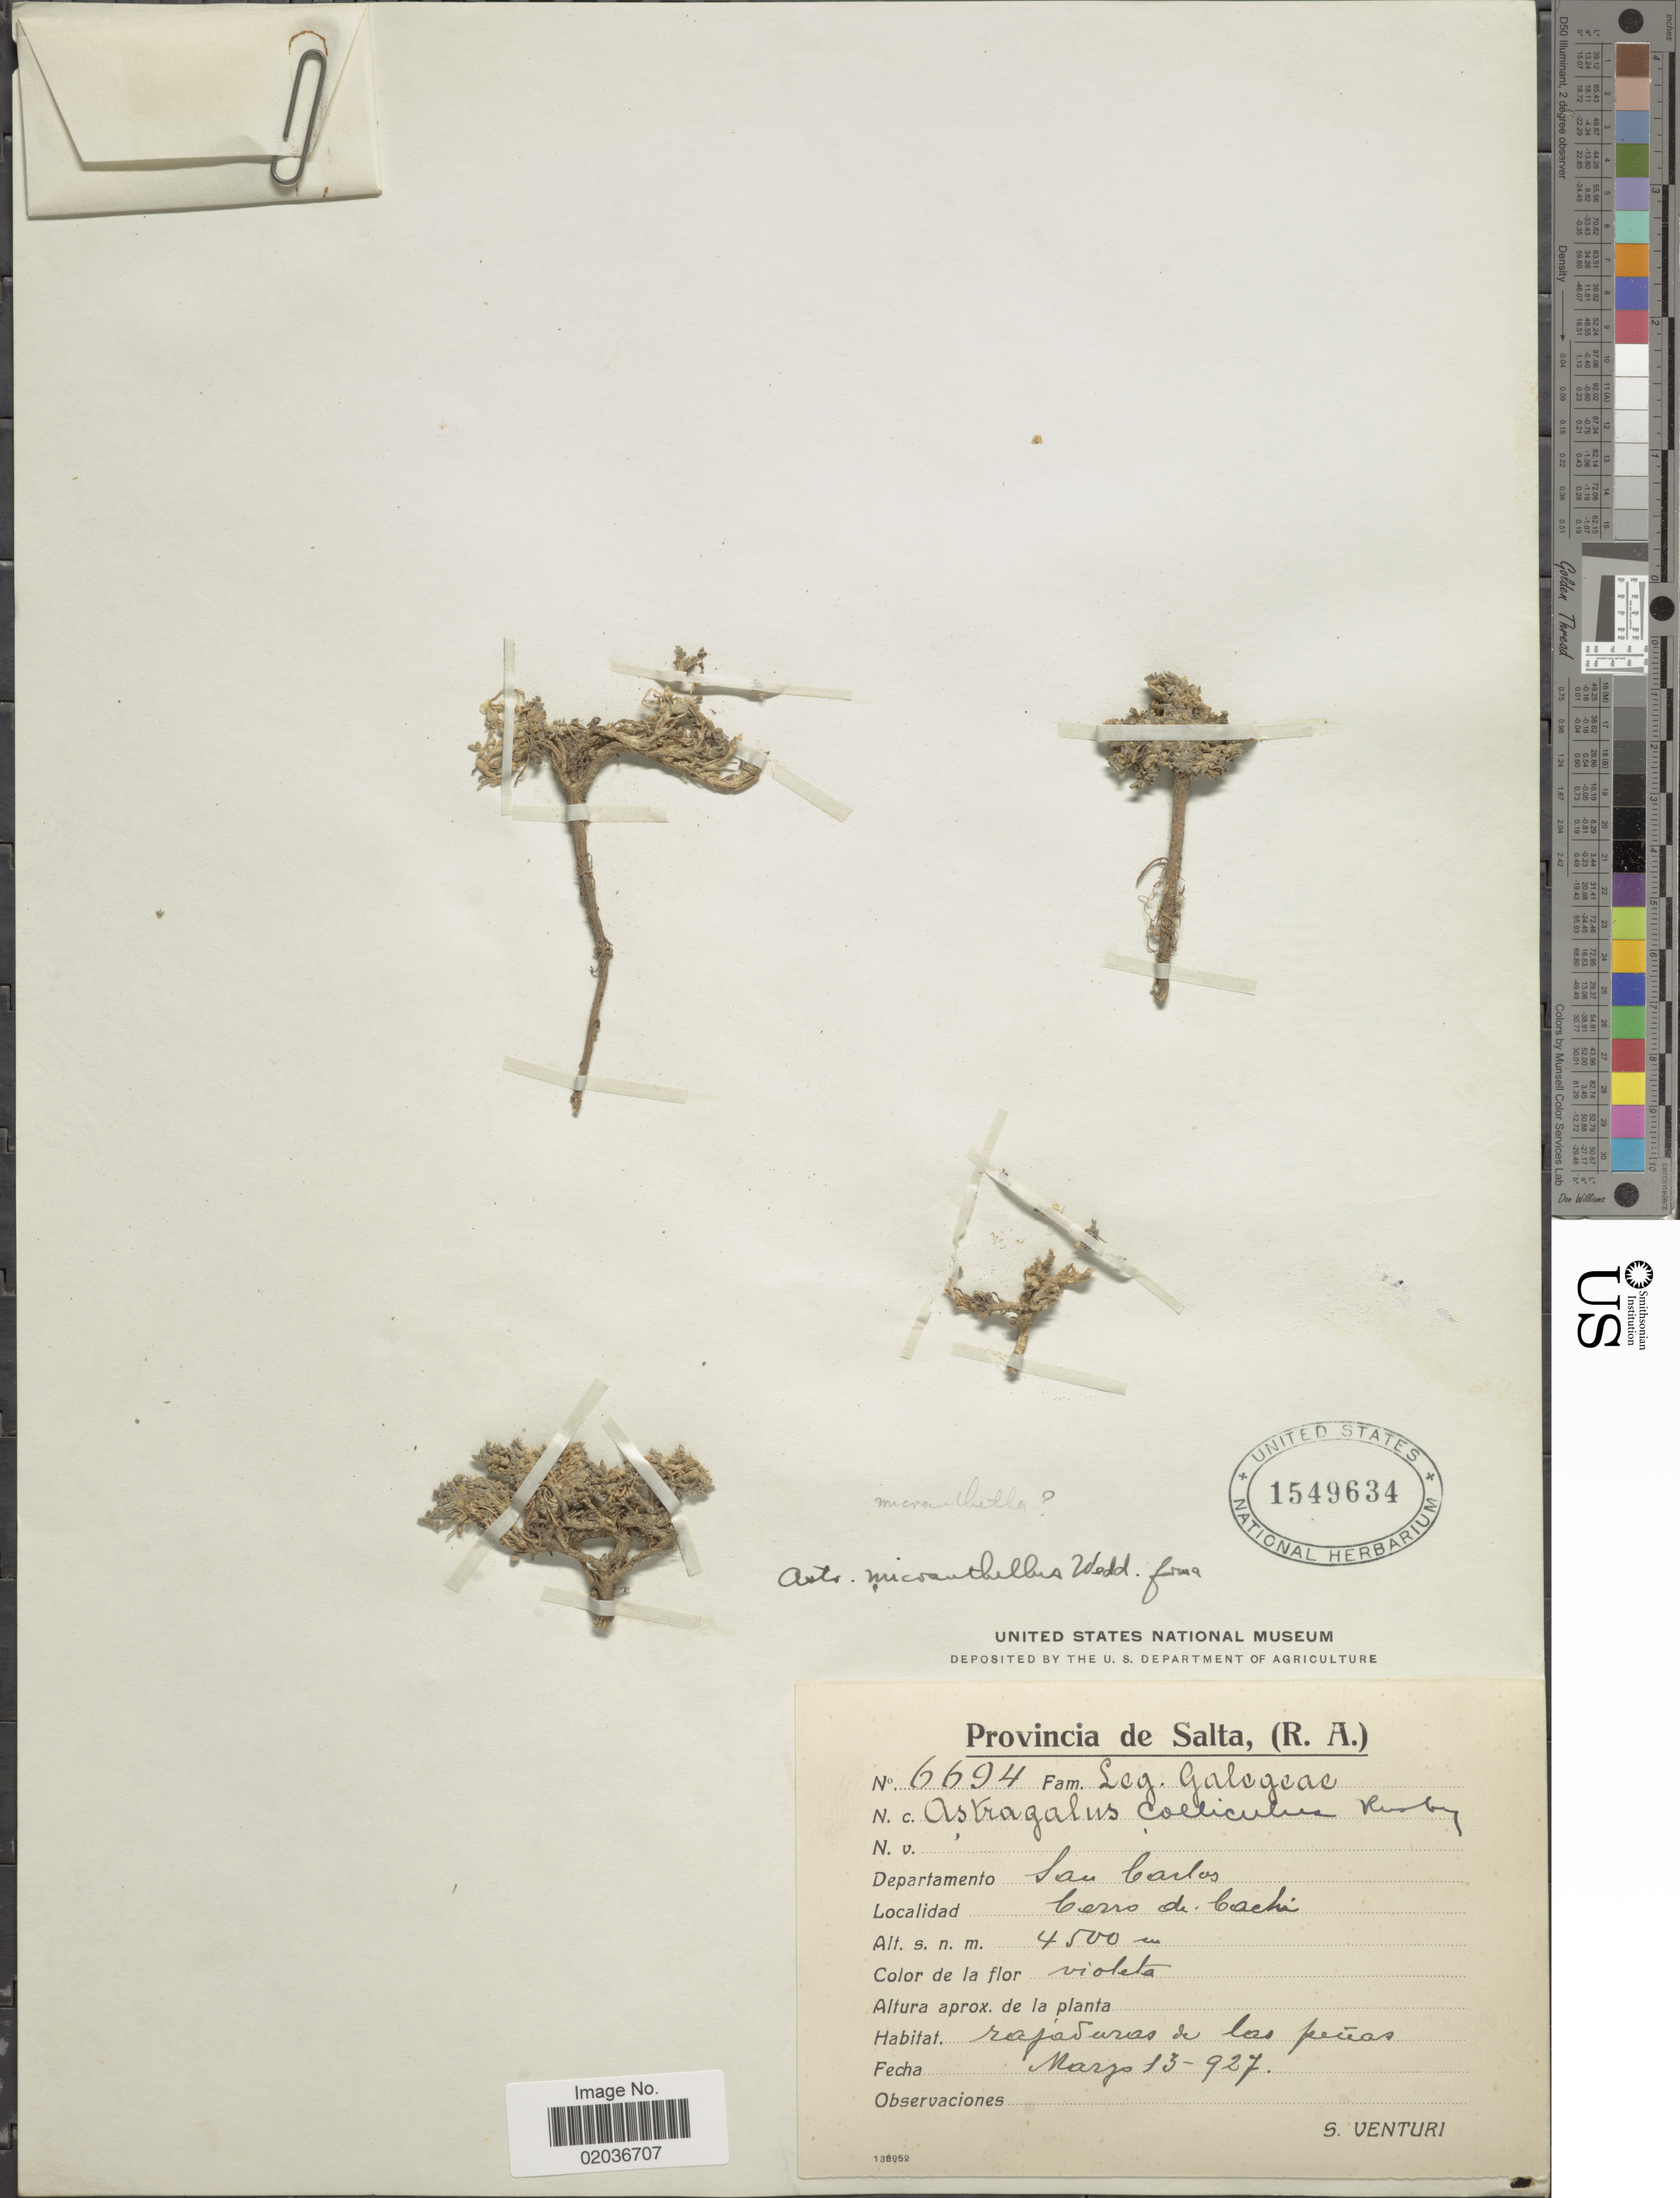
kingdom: Plantae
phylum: Tracheophyta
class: Magnoliopsida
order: Fabales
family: Fabaceae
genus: Astragalus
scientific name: Astragalus micranthellus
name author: Wedd.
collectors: S. Venturi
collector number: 6694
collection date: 1927-03-13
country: Argentina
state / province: Salta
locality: (R.A.), Departamento San Carlos, Cerro de Cachi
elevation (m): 4500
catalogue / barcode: US 1549634